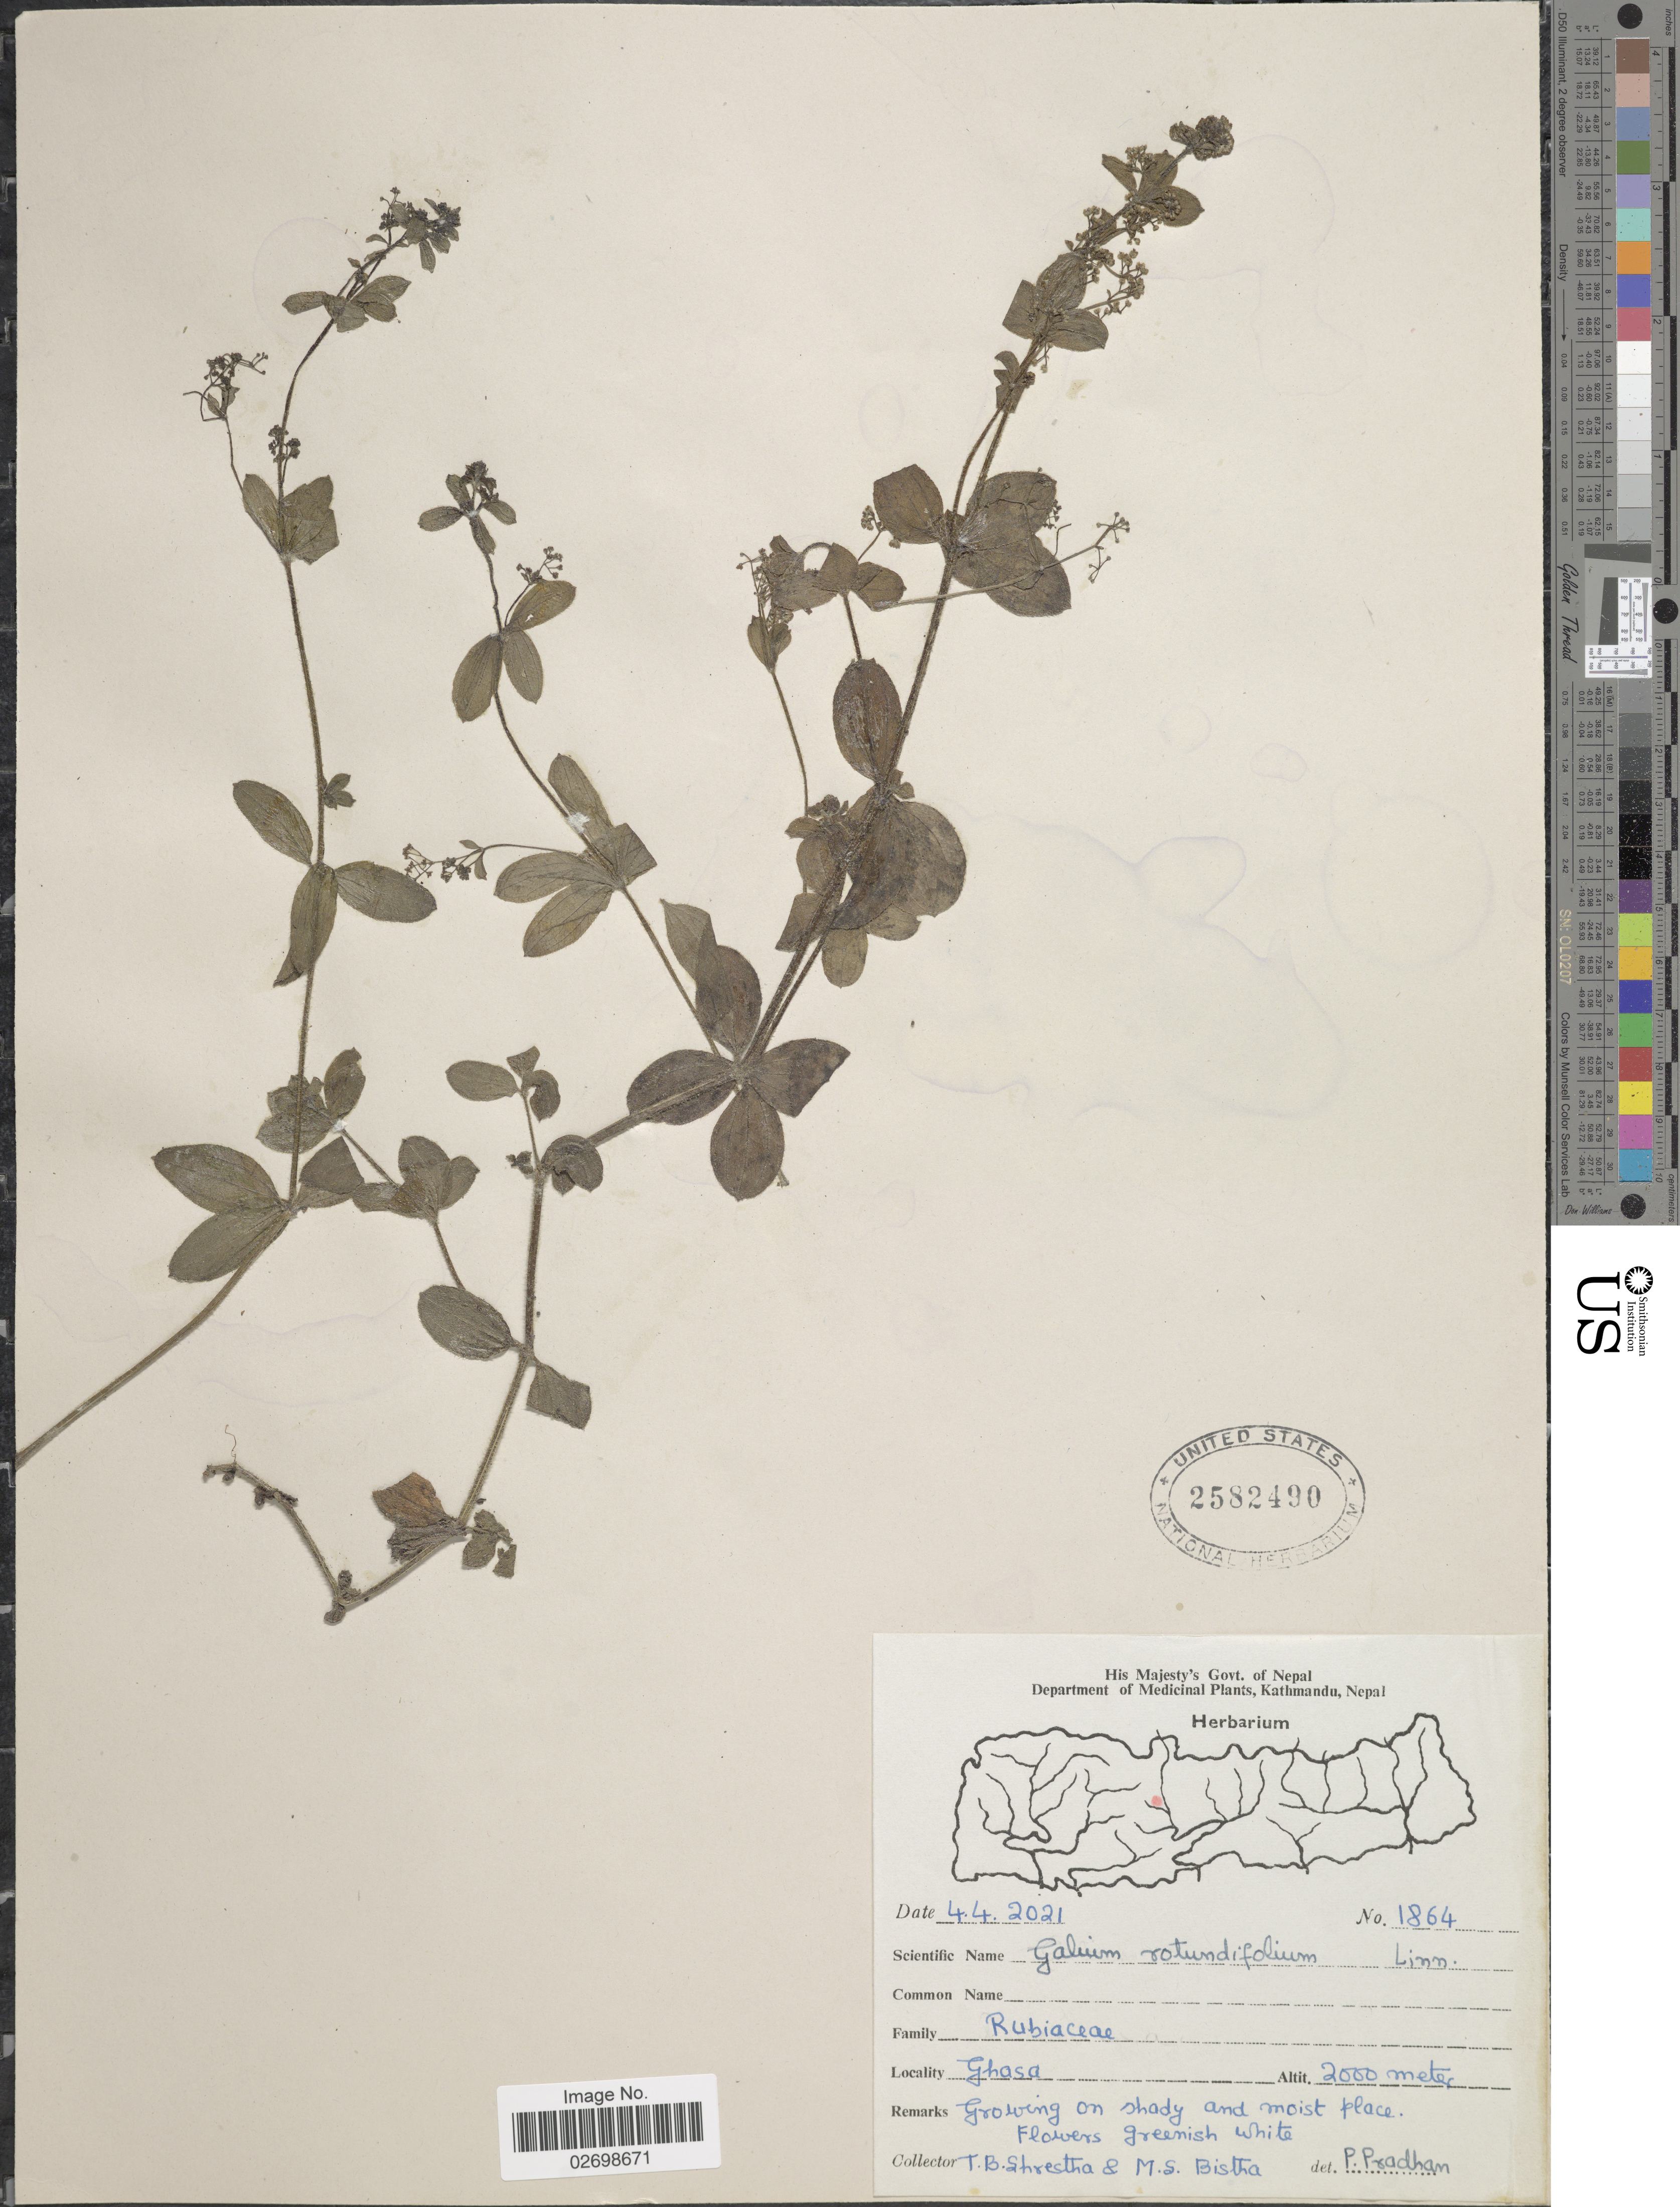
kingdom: Plantae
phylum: Tracheophyta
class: Magnoliopsida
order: Gentianales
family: Rubiaceae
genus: Galium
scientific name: Galium rotundifolium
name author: L.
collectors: T. B. Shrestha & M. Bistha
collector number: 1864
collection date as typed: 4-4-2021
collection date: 1964-07-19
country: Nepal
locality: Ghasa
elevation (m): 2000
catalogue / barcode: US 2582490